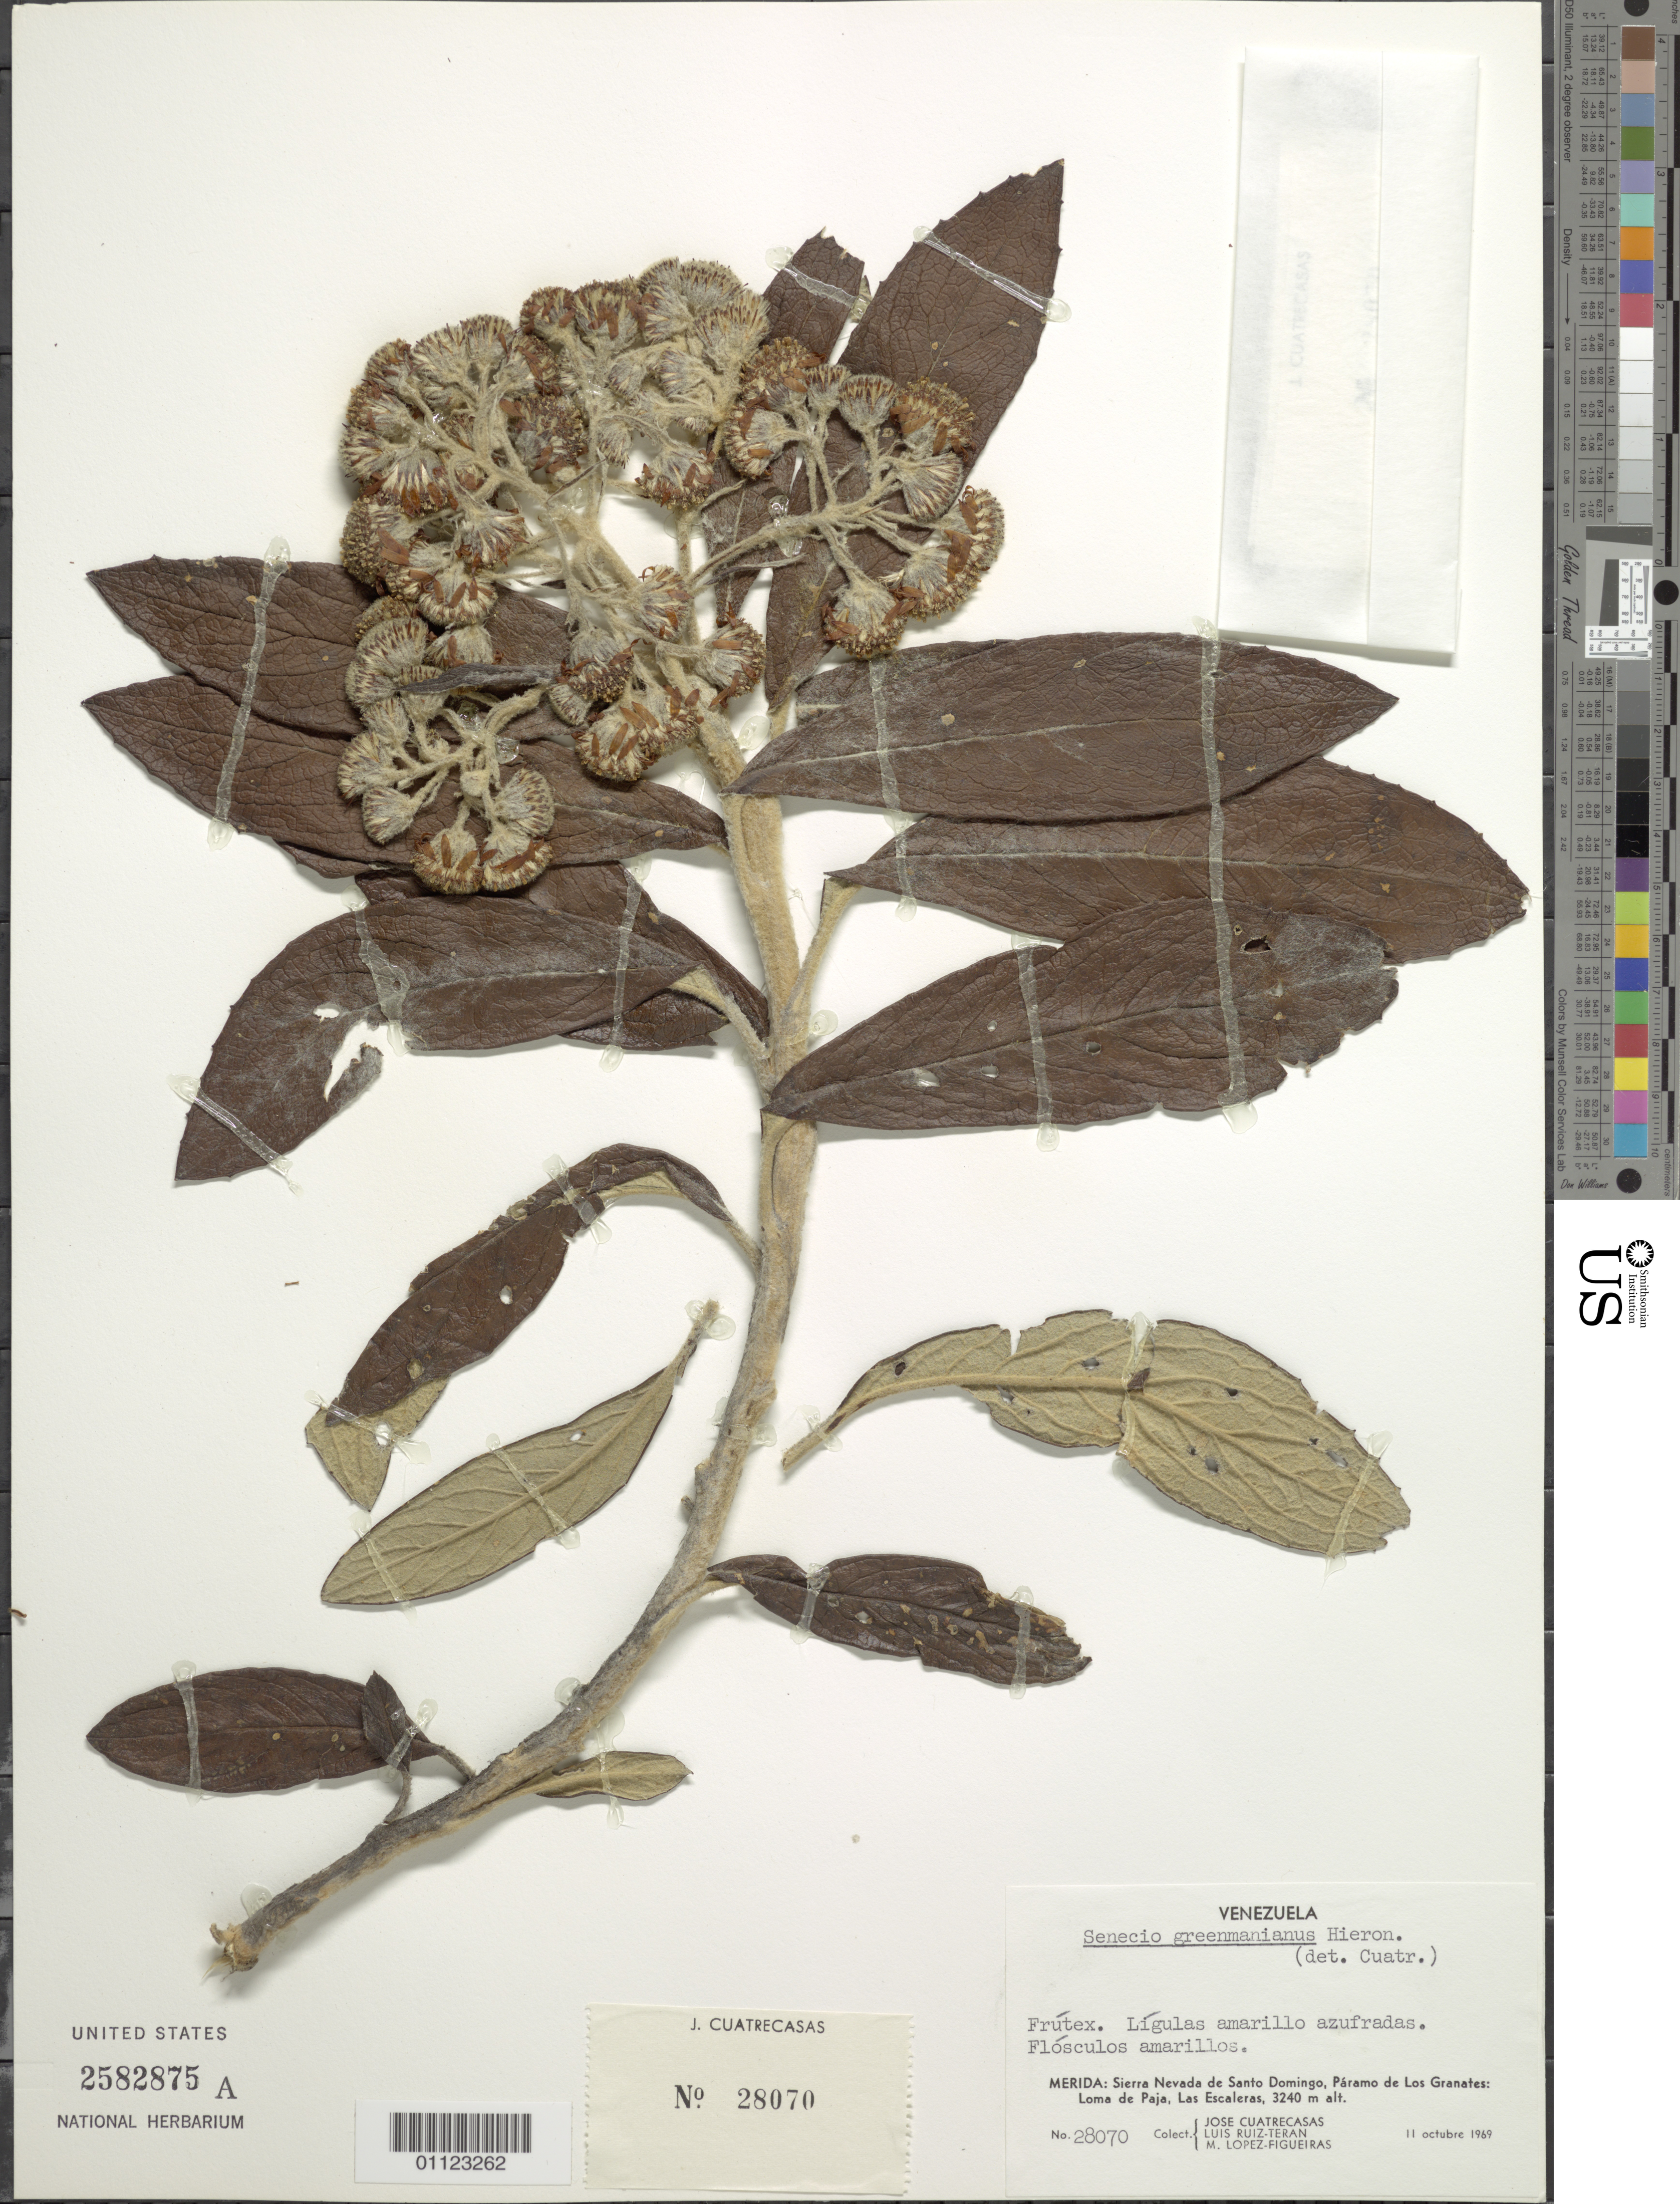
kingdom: Plantae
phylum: Tracheophyta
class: Magnoliopsida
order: Asterales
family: Asteraceae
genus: Pentacalia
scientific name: Pentacalia greenmaniana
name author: (Hieron.) Cuatrec.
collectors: J. Cuatrecasas, L. E. Ruíz-Terán & M. López Figueiras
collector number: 28070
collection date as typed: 11 Oct 1969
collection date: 1969-10-11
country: Venezuela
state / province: Mérida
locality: Sierra Nevada de Santo Domingo, Páramo de Los Granates, Loma de Paja, Las Escaleras.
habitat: Páramo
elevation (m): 3240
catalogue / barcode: US 2582876